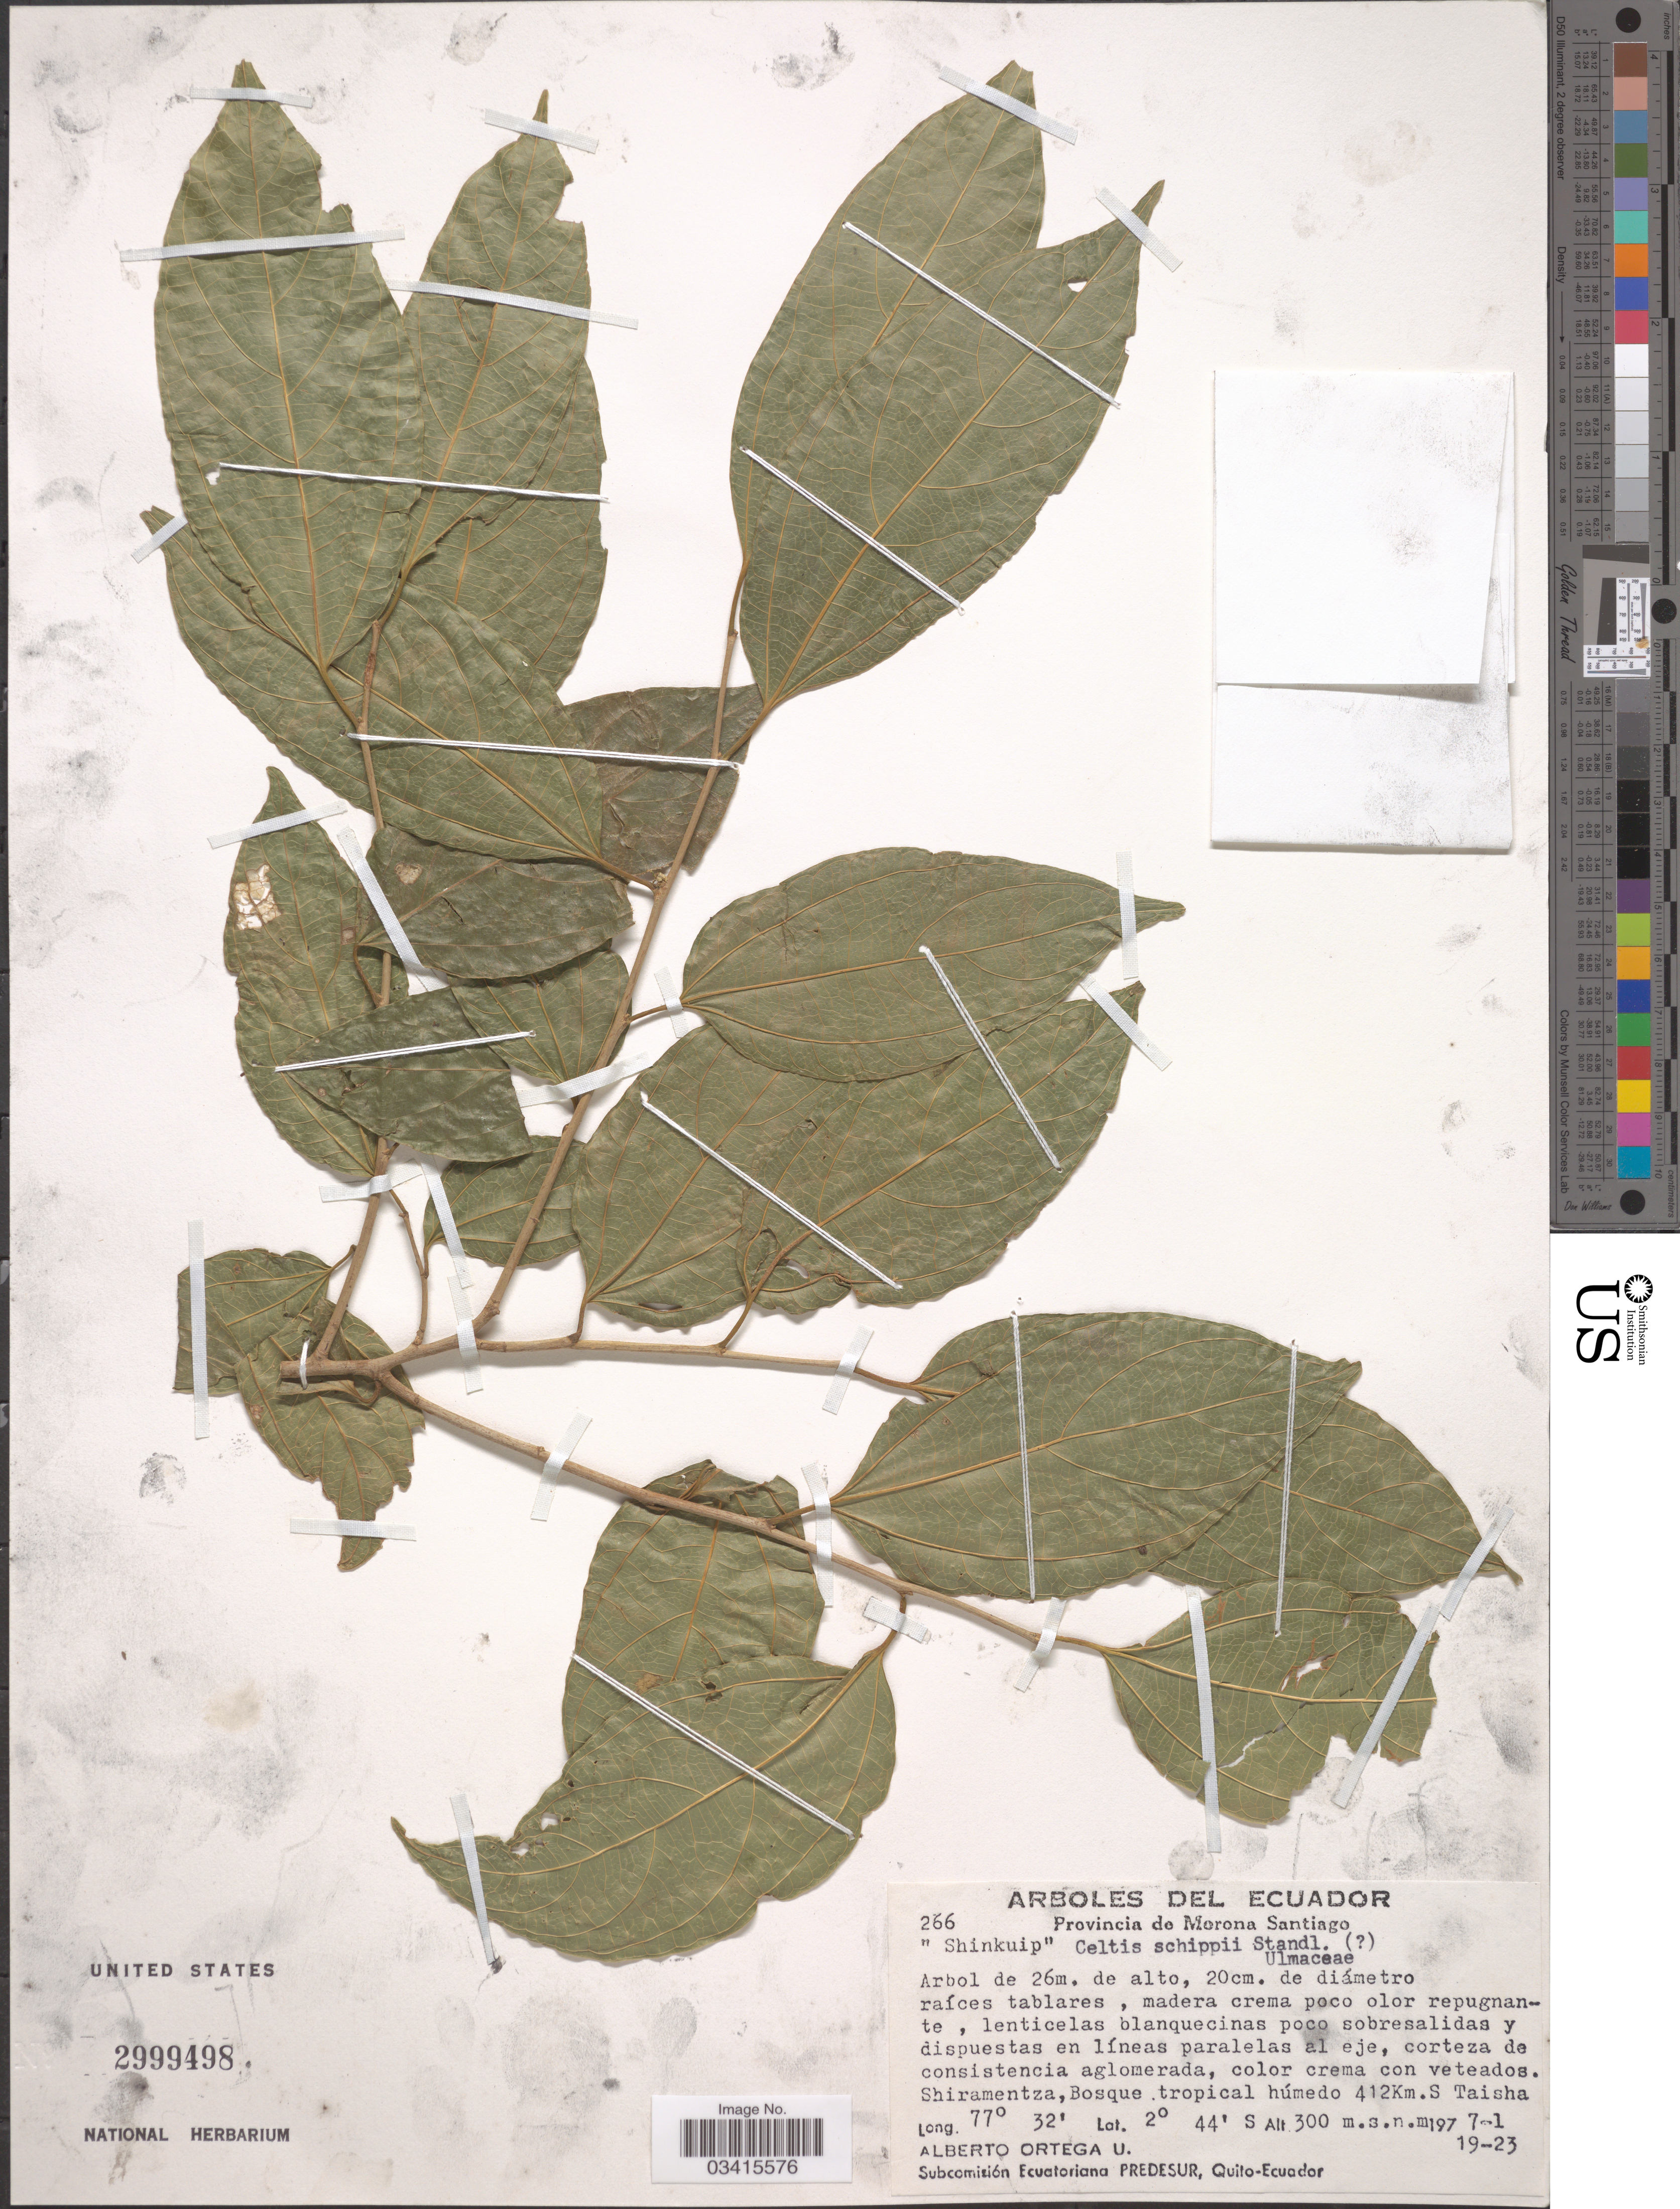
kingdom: Plantae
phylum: Tracheophyta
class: Magnoliopsida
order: Rosales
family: Cannabaceae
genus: Celtis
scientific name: Celtis schippii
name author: Standl.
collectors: A. T. Ortega U.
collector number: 266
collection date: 1977-01-19/1977-01-23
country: Ecuador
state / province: Morona-Santiago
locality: Shiramentza, Bosque tropical húmedo 412Km. S Taisha.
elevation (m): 300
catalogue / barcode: US 2999498